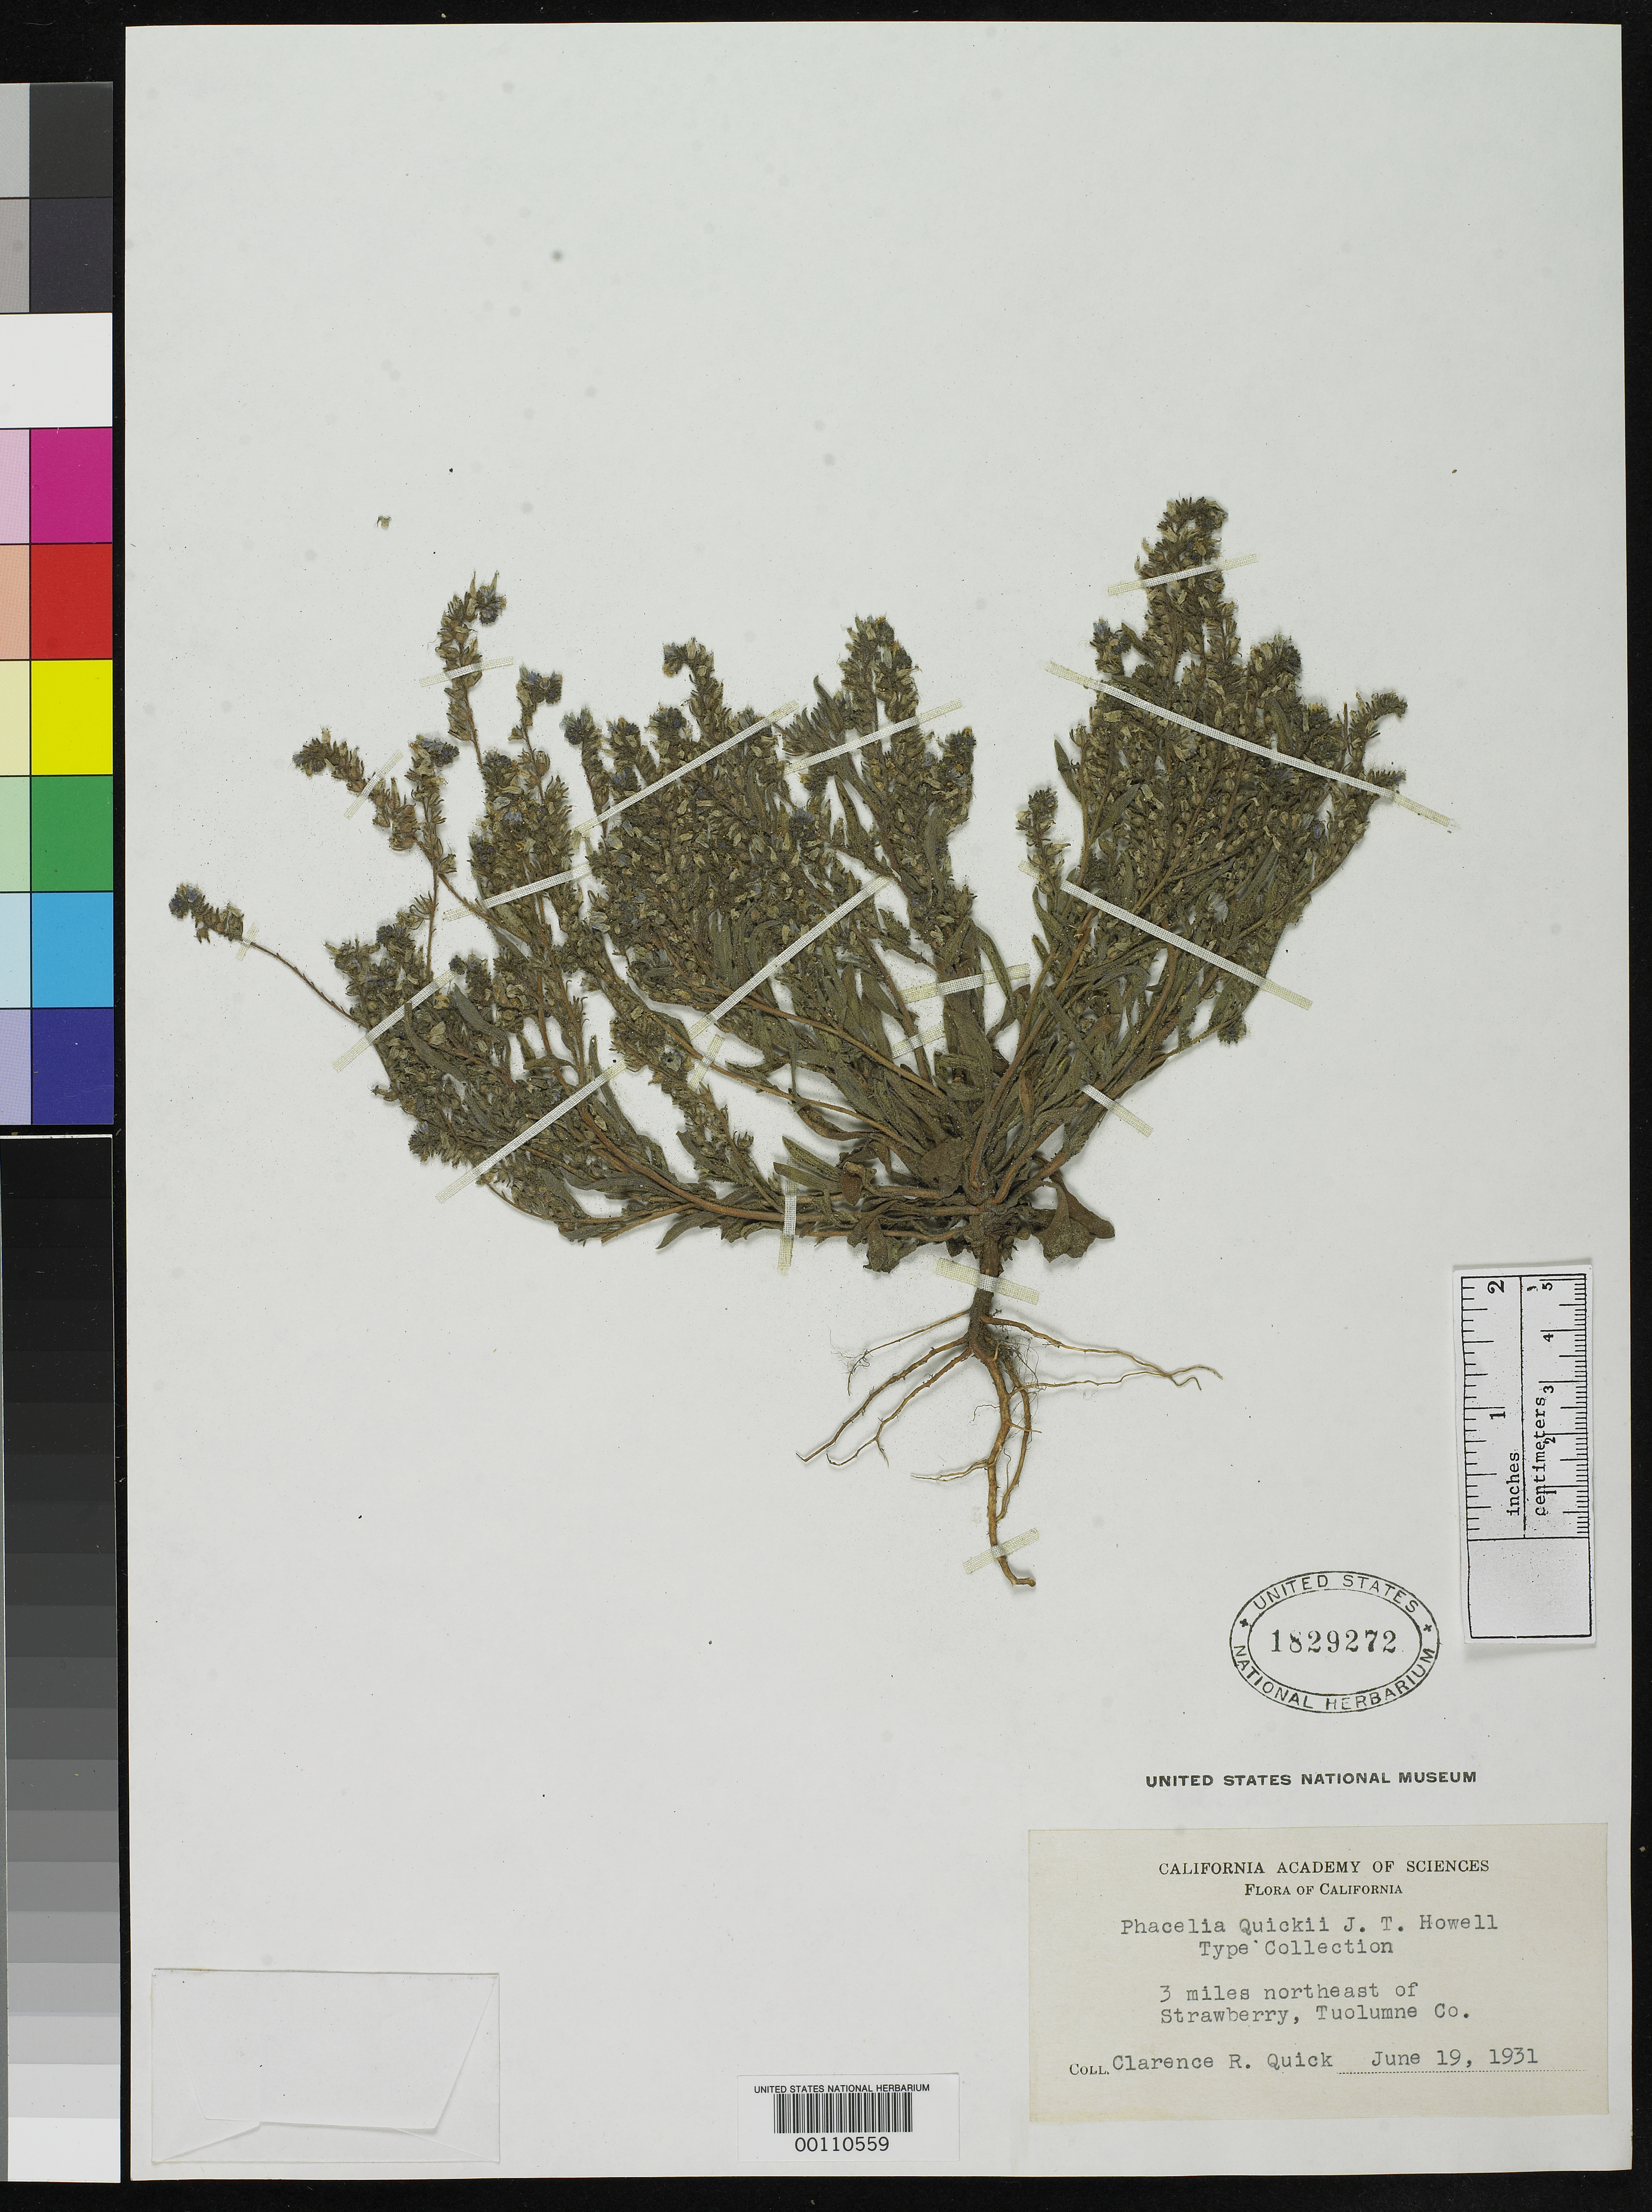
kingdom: Plantae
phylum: Tracheophyta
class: Magnoliopsida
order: Boraginales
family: Hydrophyllaceae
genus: Phacelia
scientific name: Phacelia quickii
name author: J.T. Howell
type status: Isotype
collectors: C. Quick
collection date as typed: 19 Jun 1931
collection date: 1931-06-19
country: United States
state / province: California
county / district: Tuolumne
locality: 3 mi NE of Strawberry.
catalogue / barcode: US 1829272